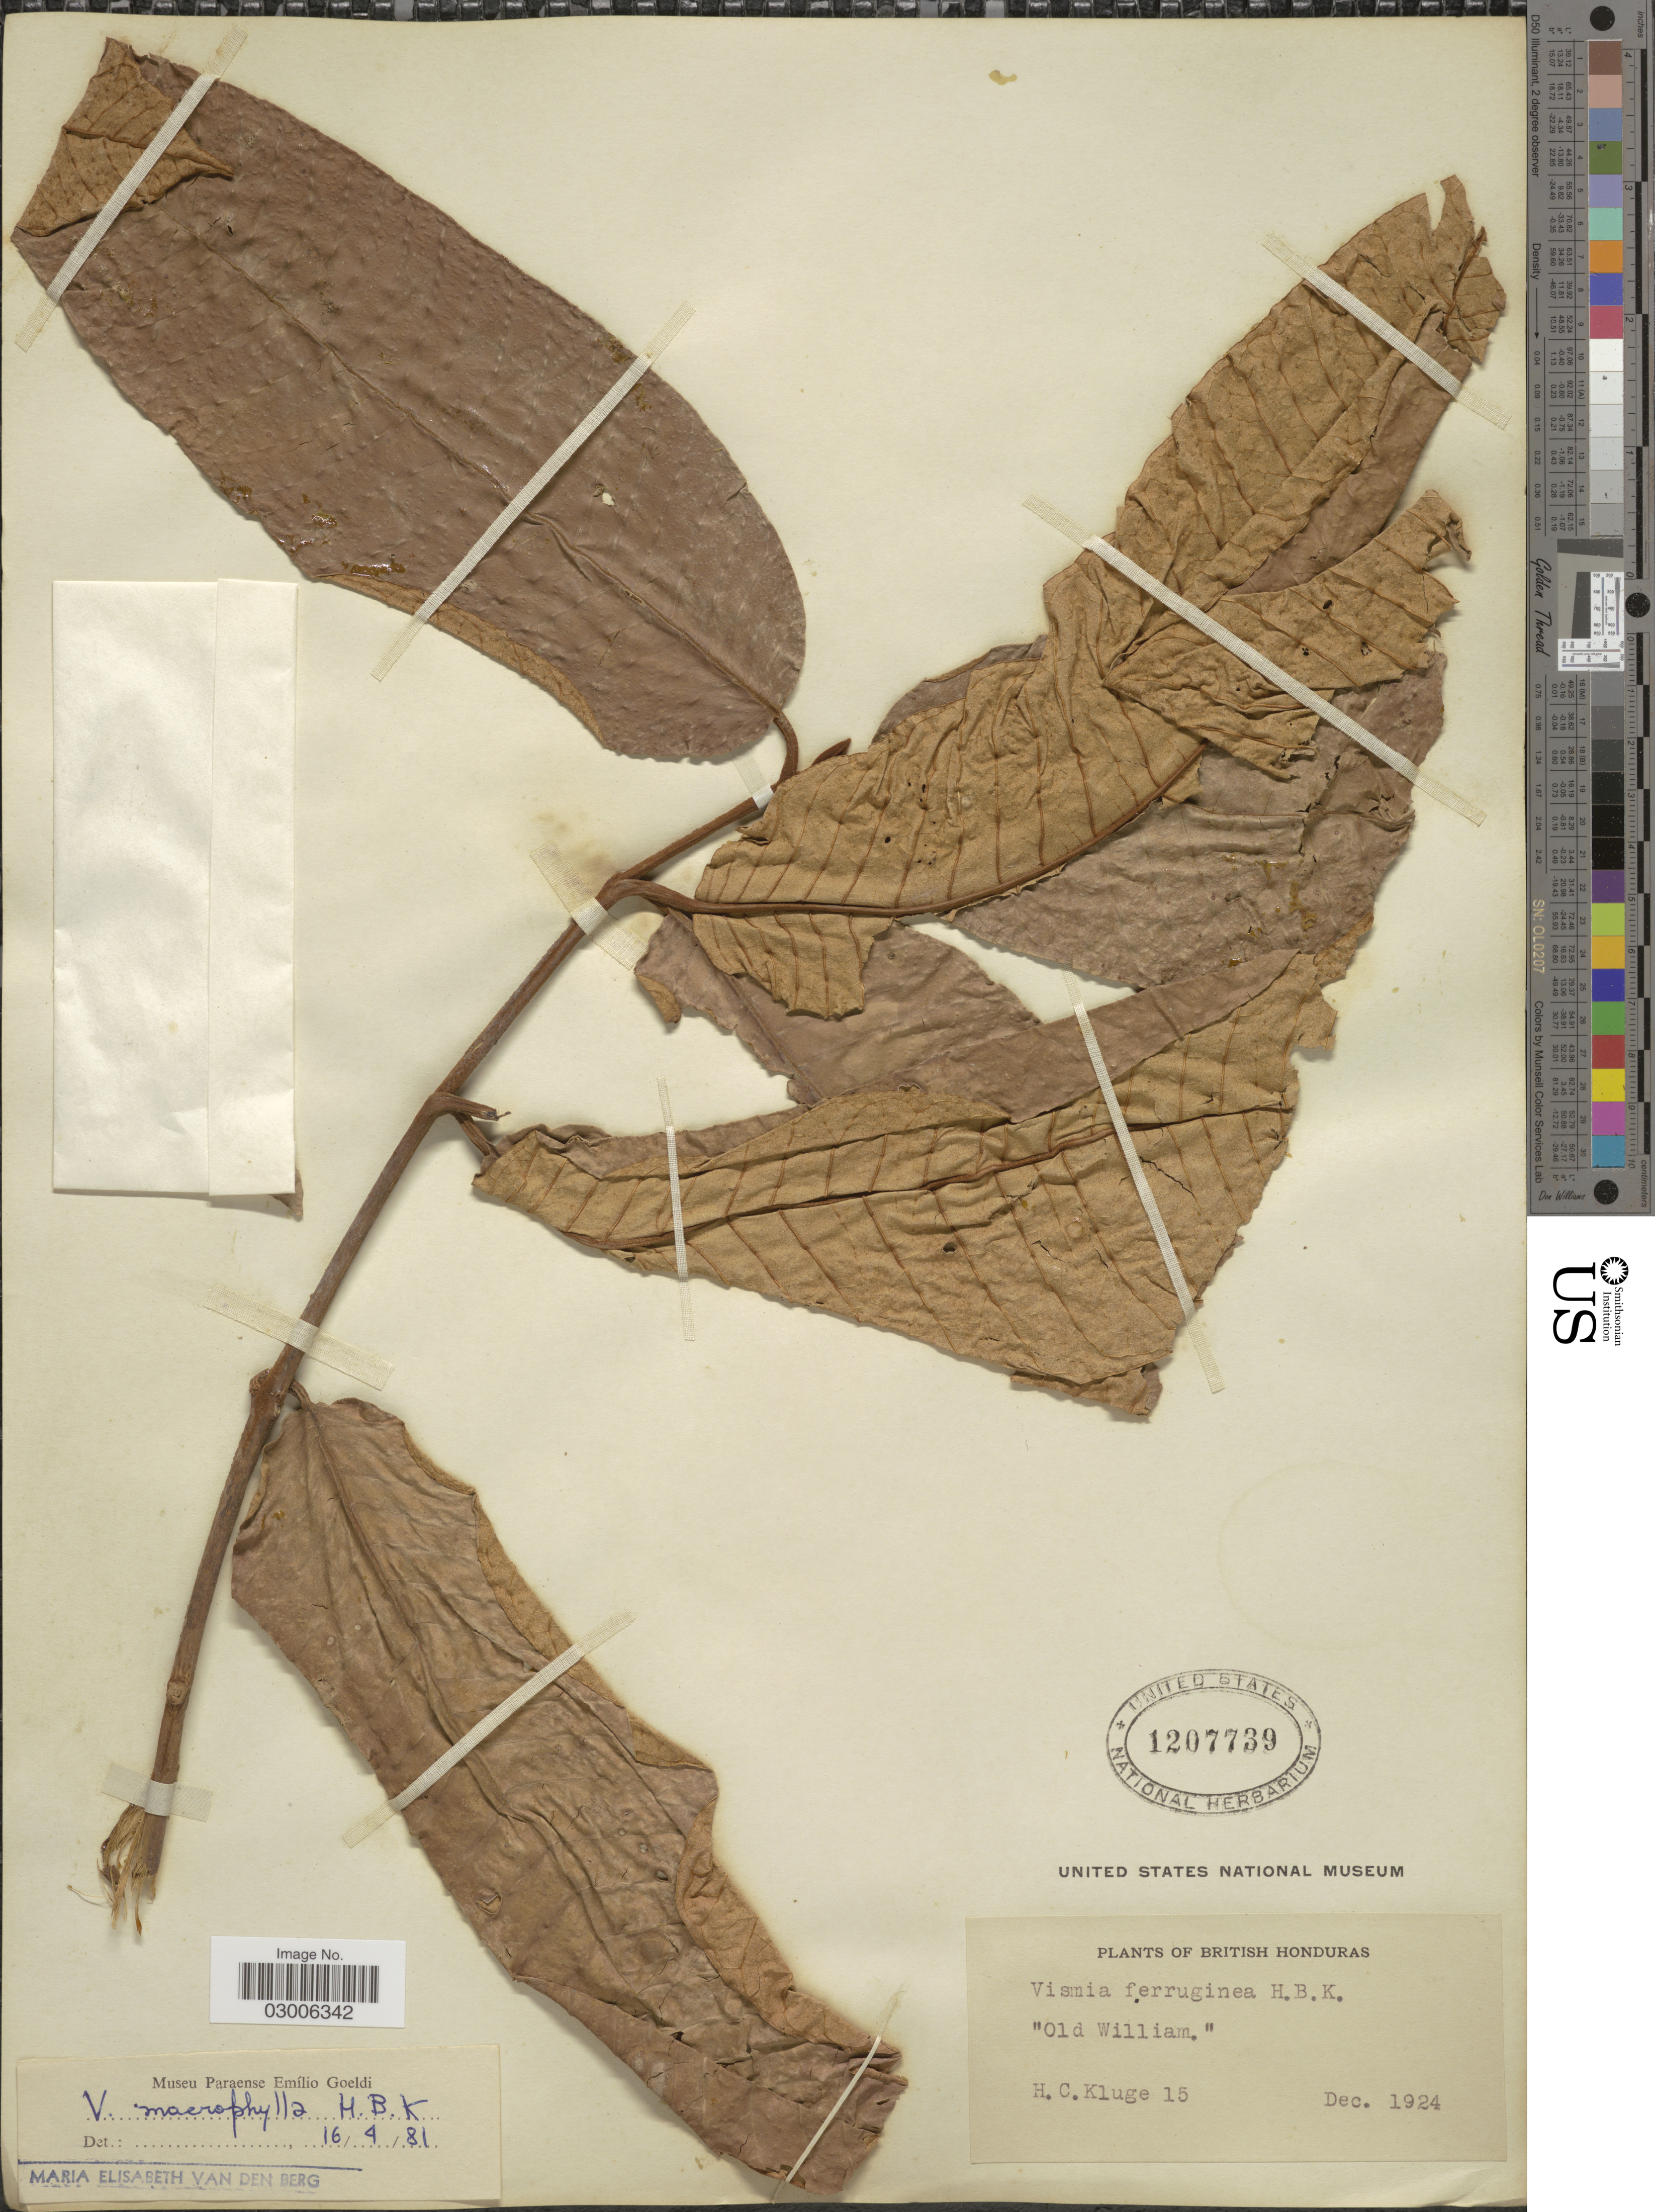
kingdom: Plantae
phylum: Tracheophyta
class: Magnoliopsida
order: Malpighiales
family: Hypericaceae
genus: Vismia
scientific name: Vismia macrophylla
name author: Kunth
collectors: H. C. Kluge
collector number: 15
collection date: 1924-12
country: Belize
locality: British Honduras. "Old William".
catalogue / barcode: US 1207739